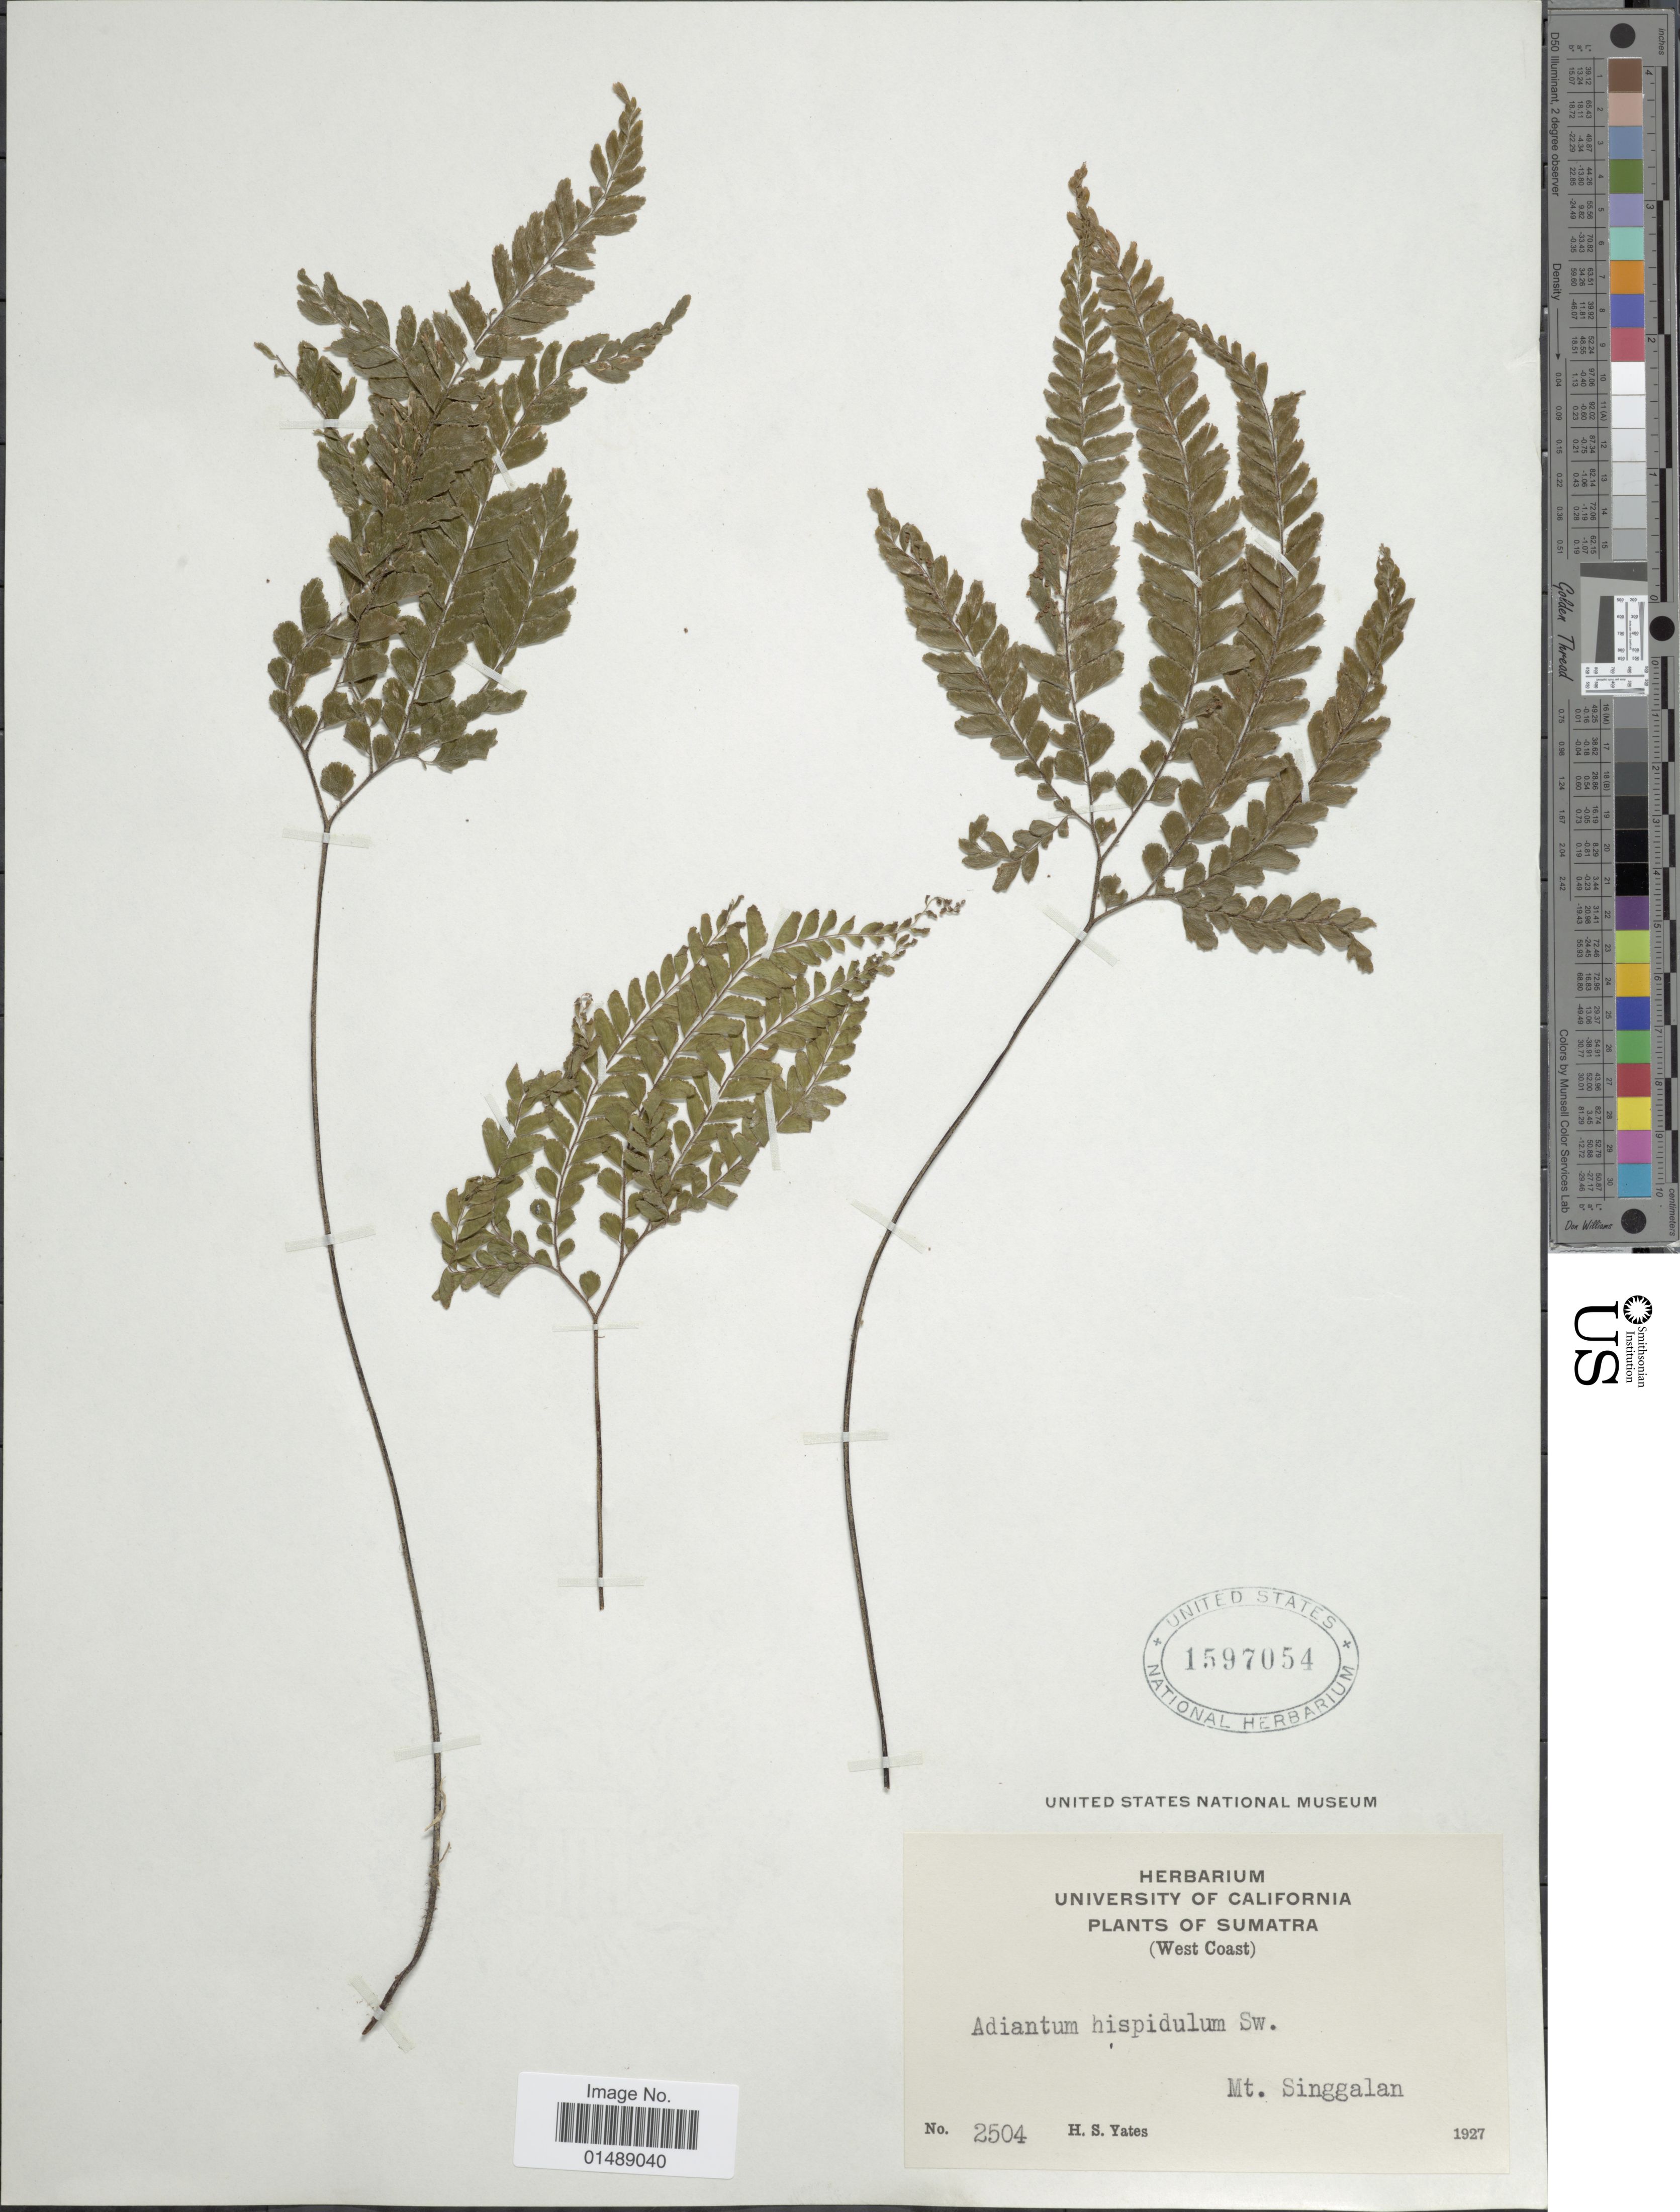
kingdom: Plantae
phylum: Tracheophyta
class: Polypodiopsida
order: Polypodiales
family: Pteridaceae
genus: Adiantum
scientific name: Adiantum hispidulum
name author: Sw.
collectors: H. S. Yates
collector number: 2504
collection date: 1927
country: Indonesia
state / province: Sumatra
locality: Sumatra, (West Coast), Mt. Singgalan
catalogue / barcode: US 1597054